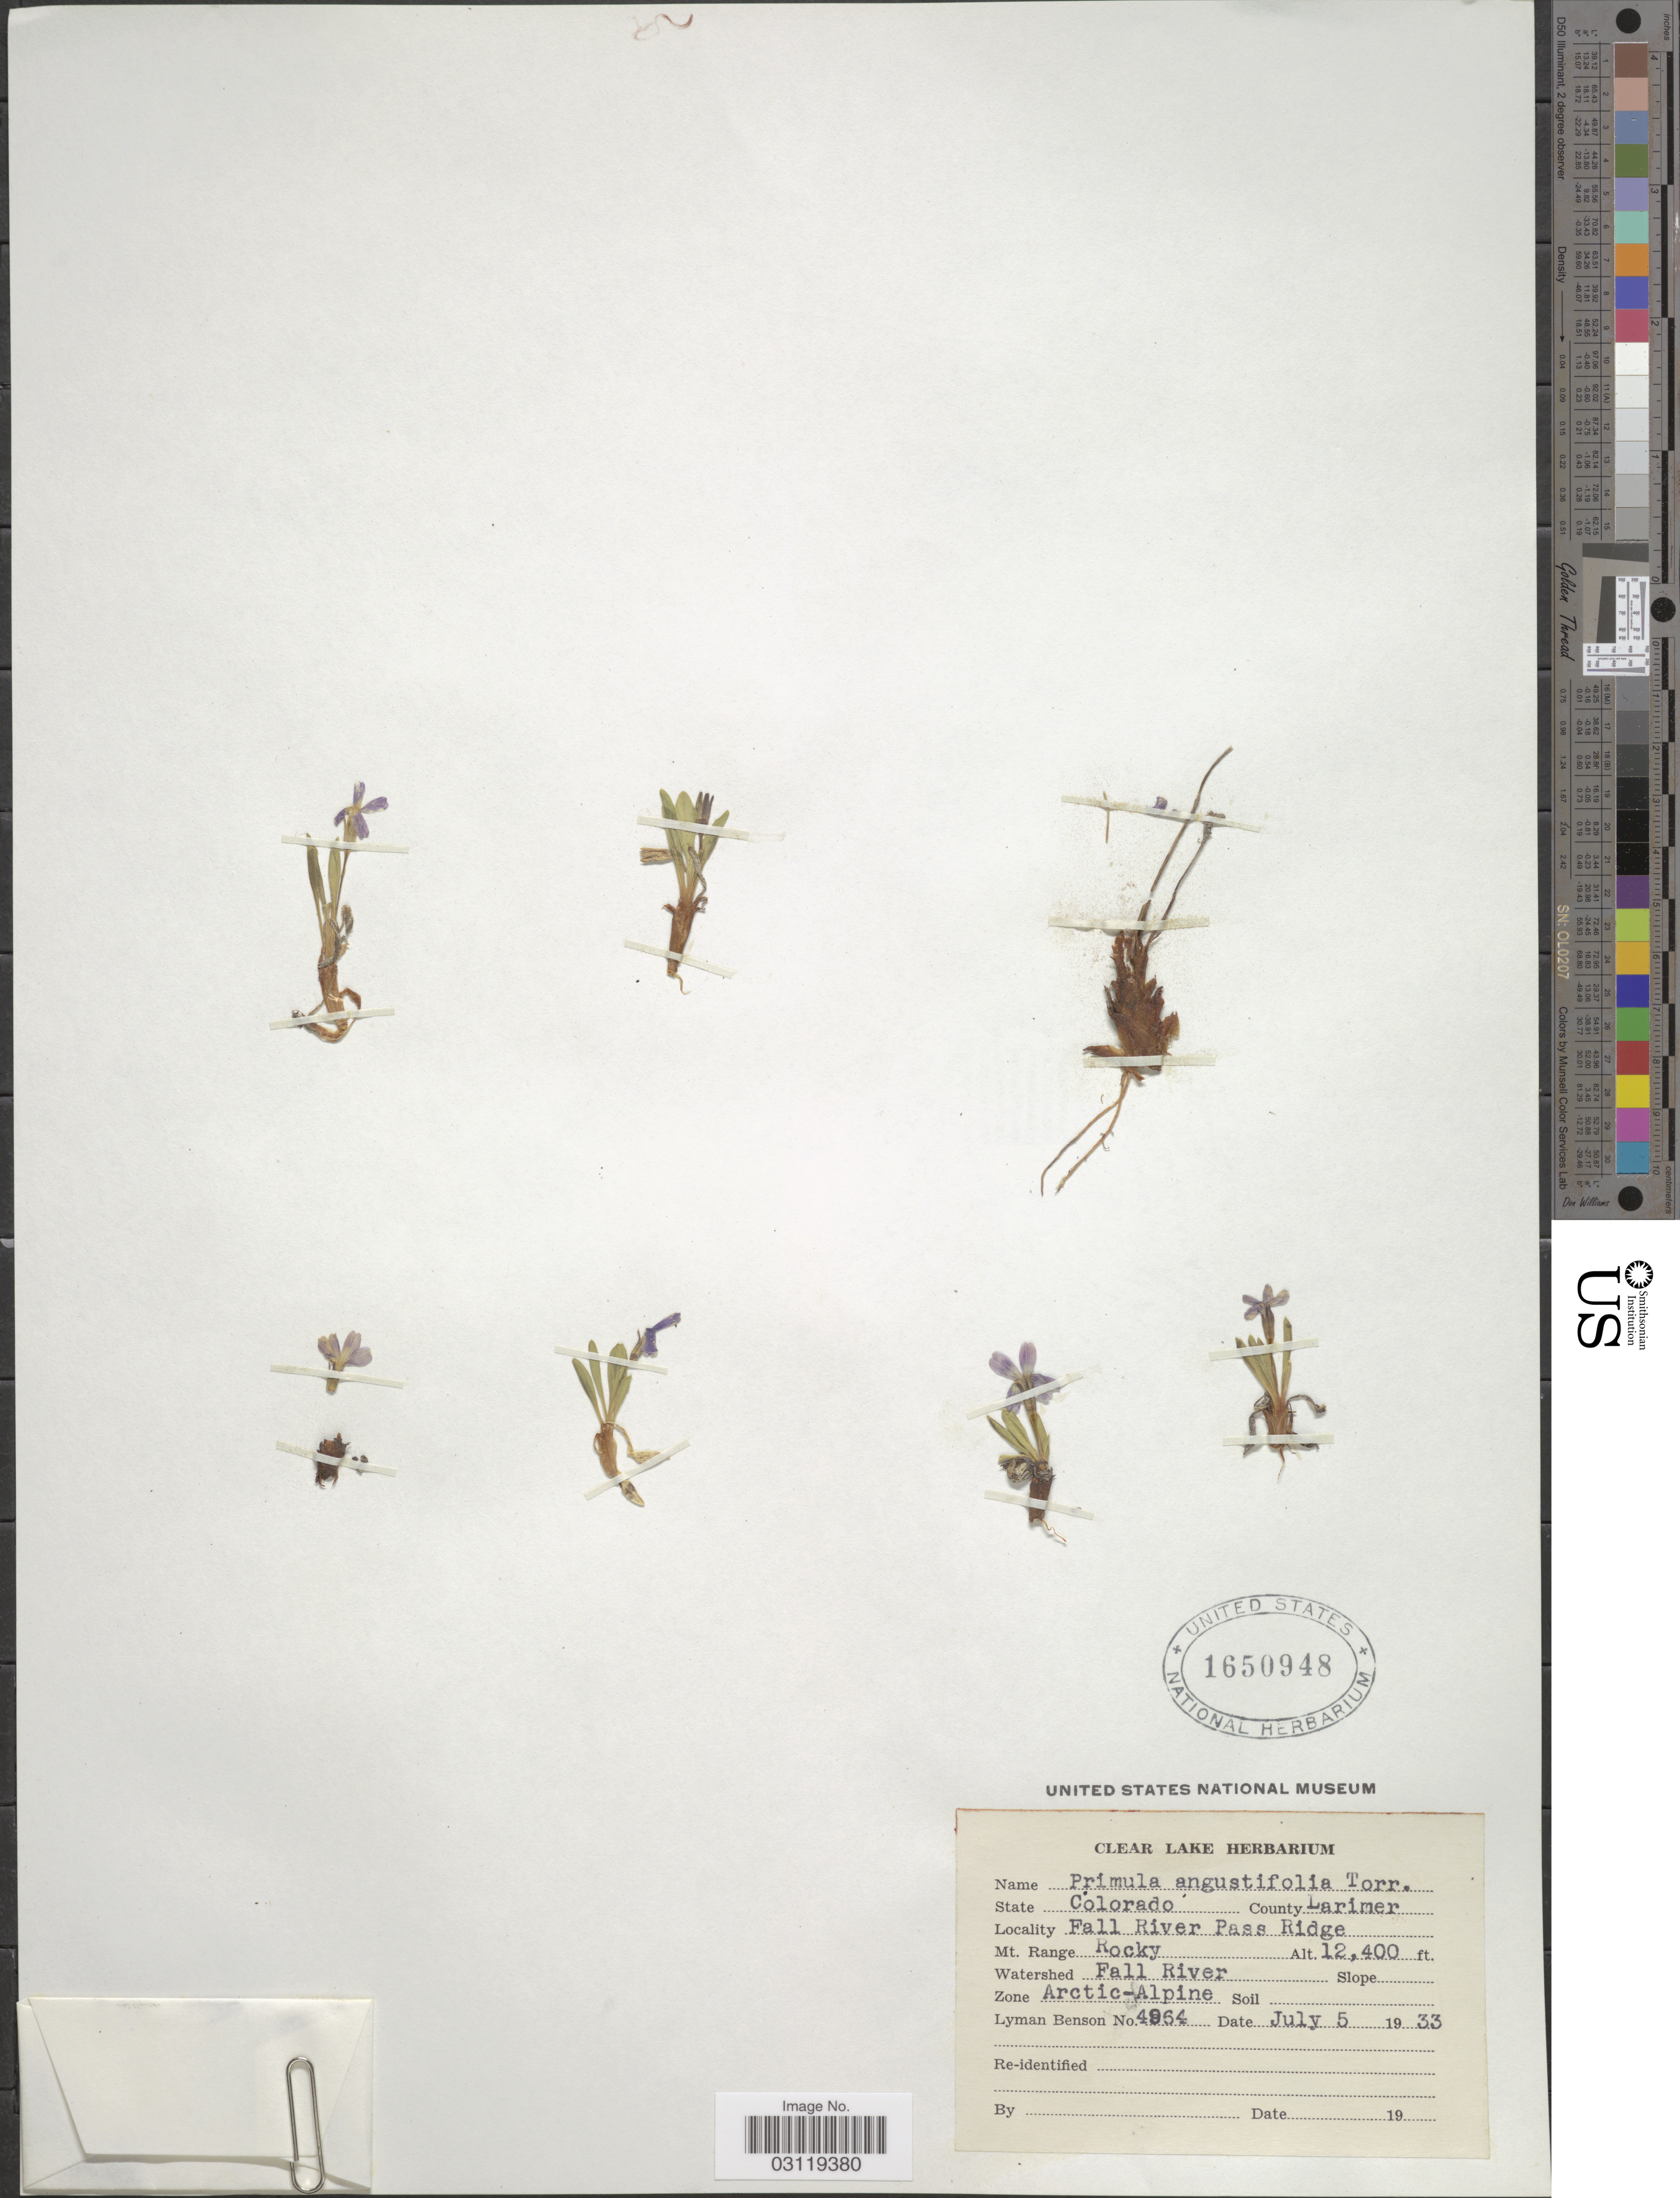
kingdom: Plantae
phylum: Tracheophyta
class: Magnoliopsida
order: Ericales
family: Primulaceae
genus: Primula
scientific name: Primula angustifolia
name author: Torr.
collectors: L. D. Benson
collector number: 4964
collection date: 1933-07-05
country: United States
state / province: Colorado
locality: County Larimer. Fall River Pass Ridge, Mt. Range Rocky. Watershed Fall River. Zone Arctic-Alpine.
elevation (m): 3780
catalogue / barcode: US 1650948